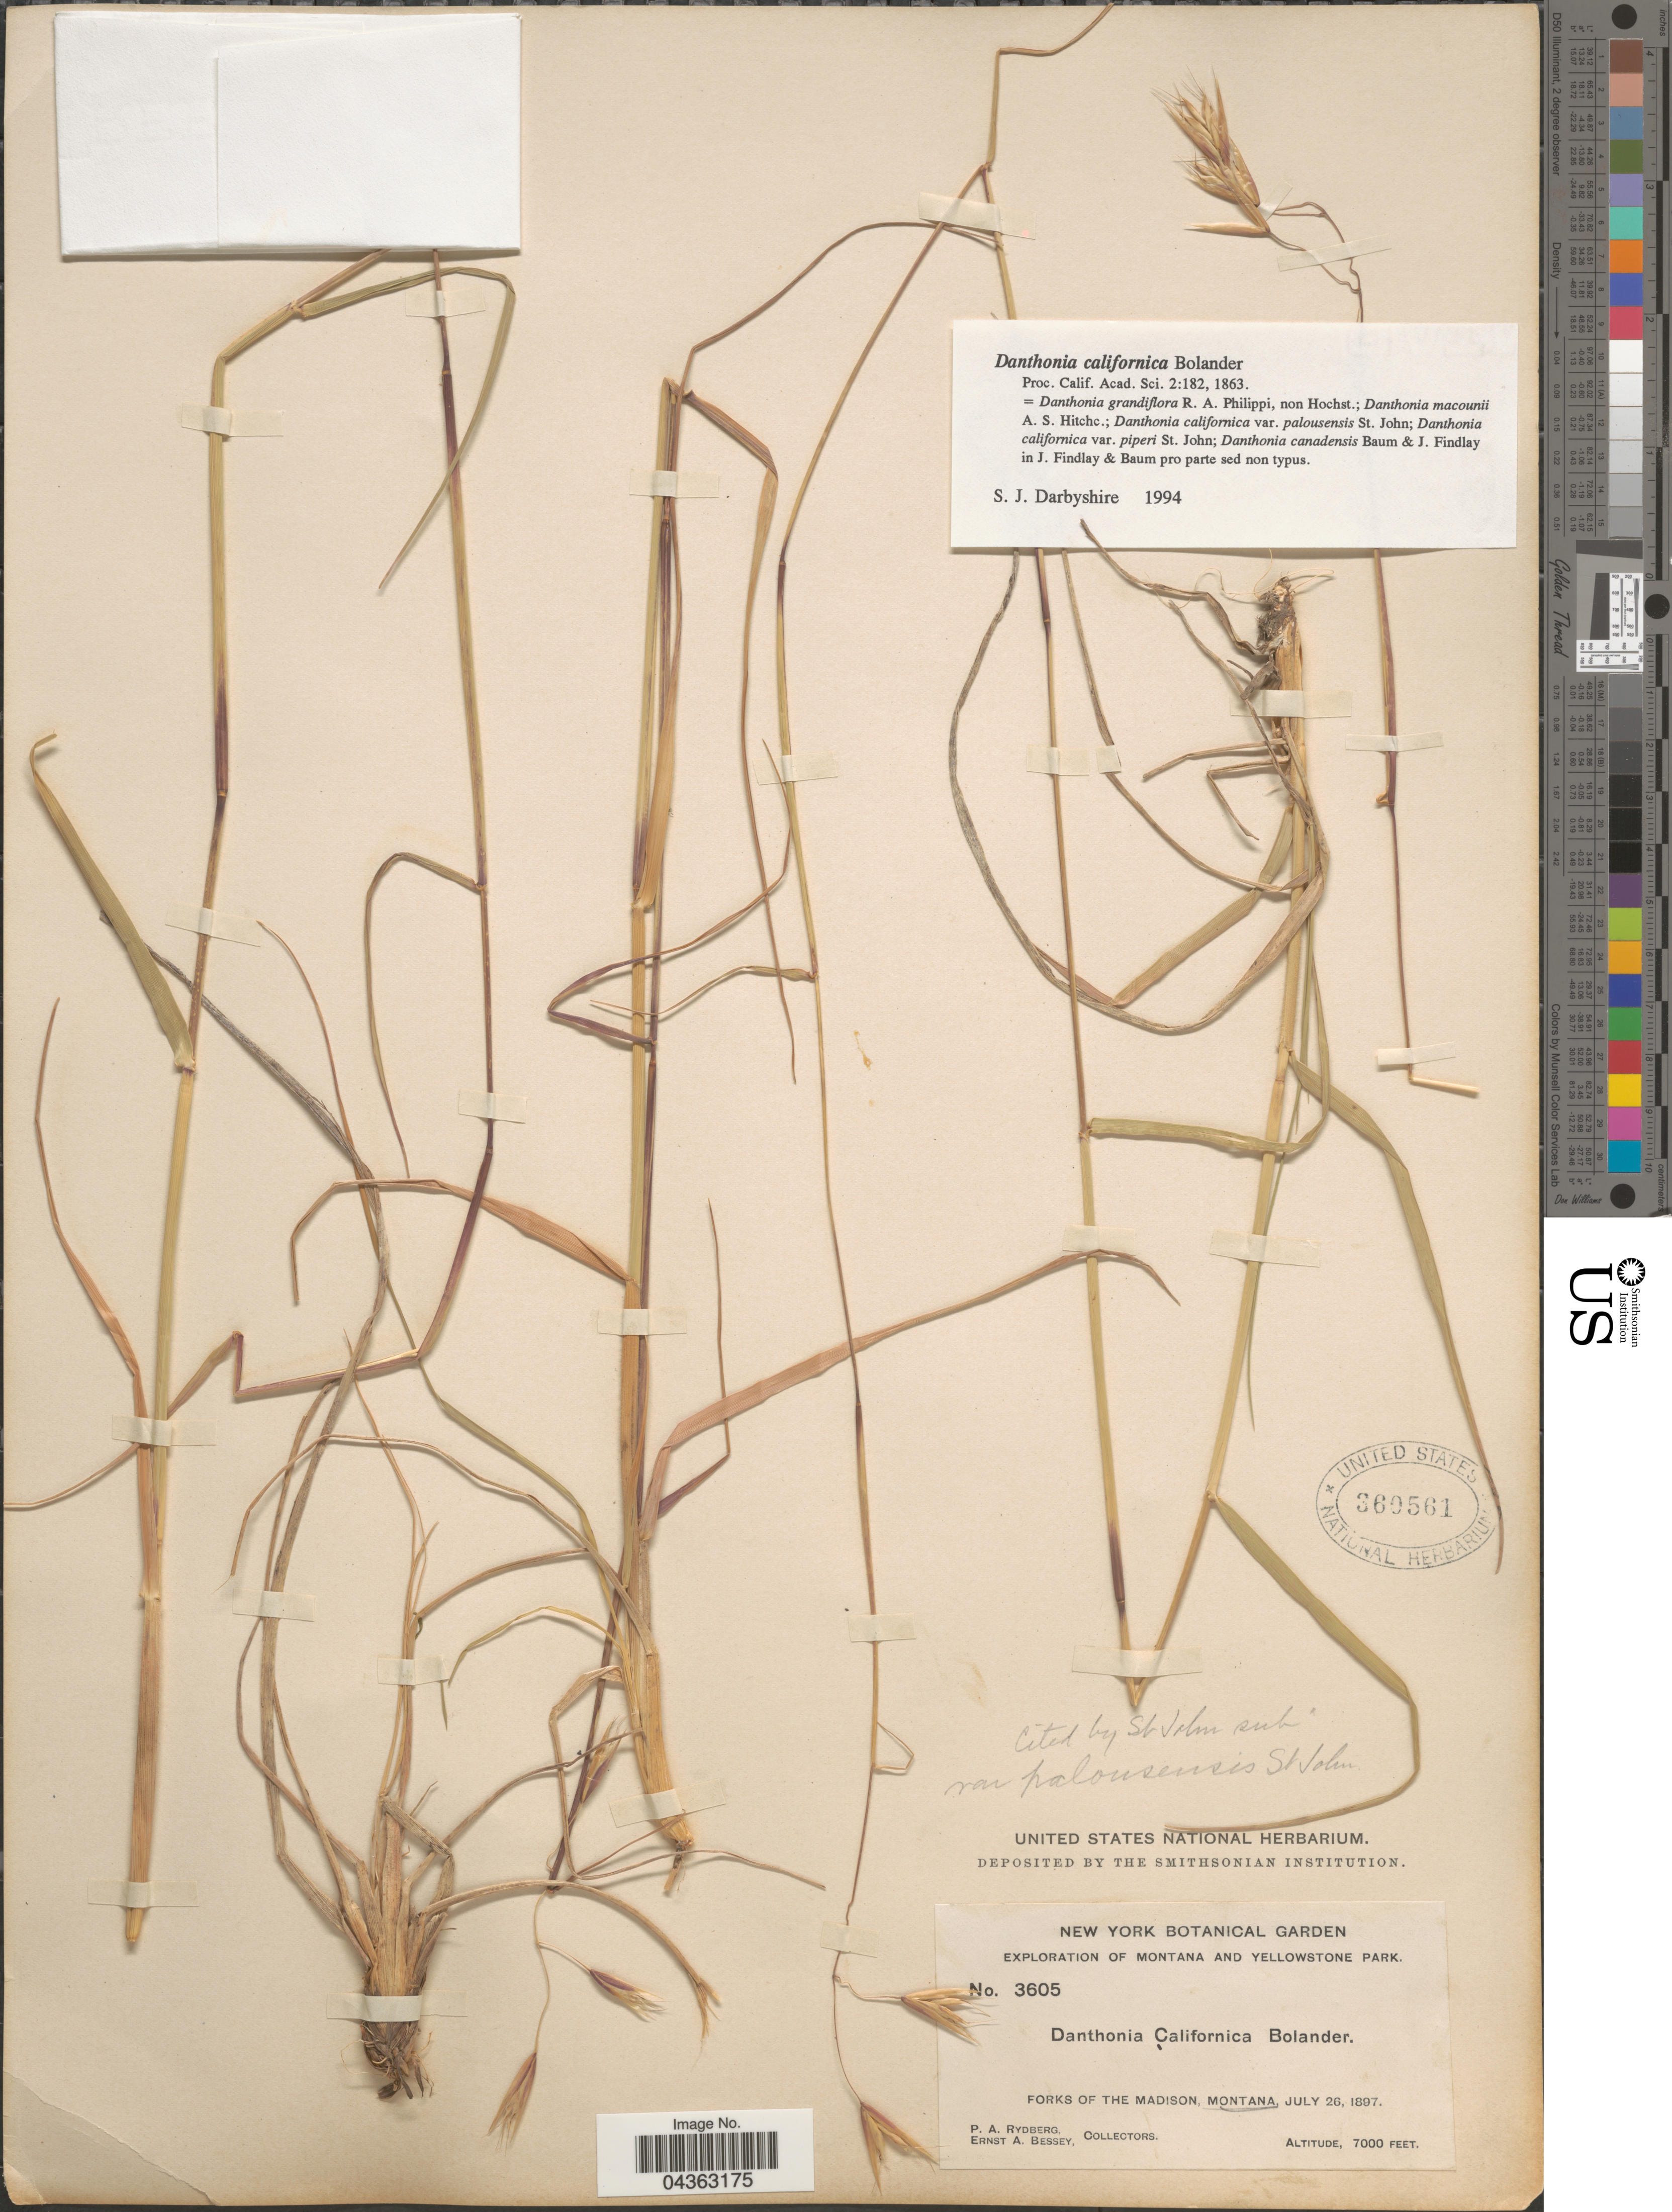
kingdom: Plantae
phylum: Tracheophyta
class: Liliopsida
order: Poales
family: Poaceae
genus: Danthonia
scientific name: Danthonia californica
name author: Bol.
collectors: P. A. Rydberg & E. A. Bessey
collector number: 3605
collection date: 1897-07-26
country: United States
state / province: Montana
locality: Exploration of Montana and Yellowstone Park. Forks of the Madison.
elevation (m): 2134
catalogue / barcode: US 360561